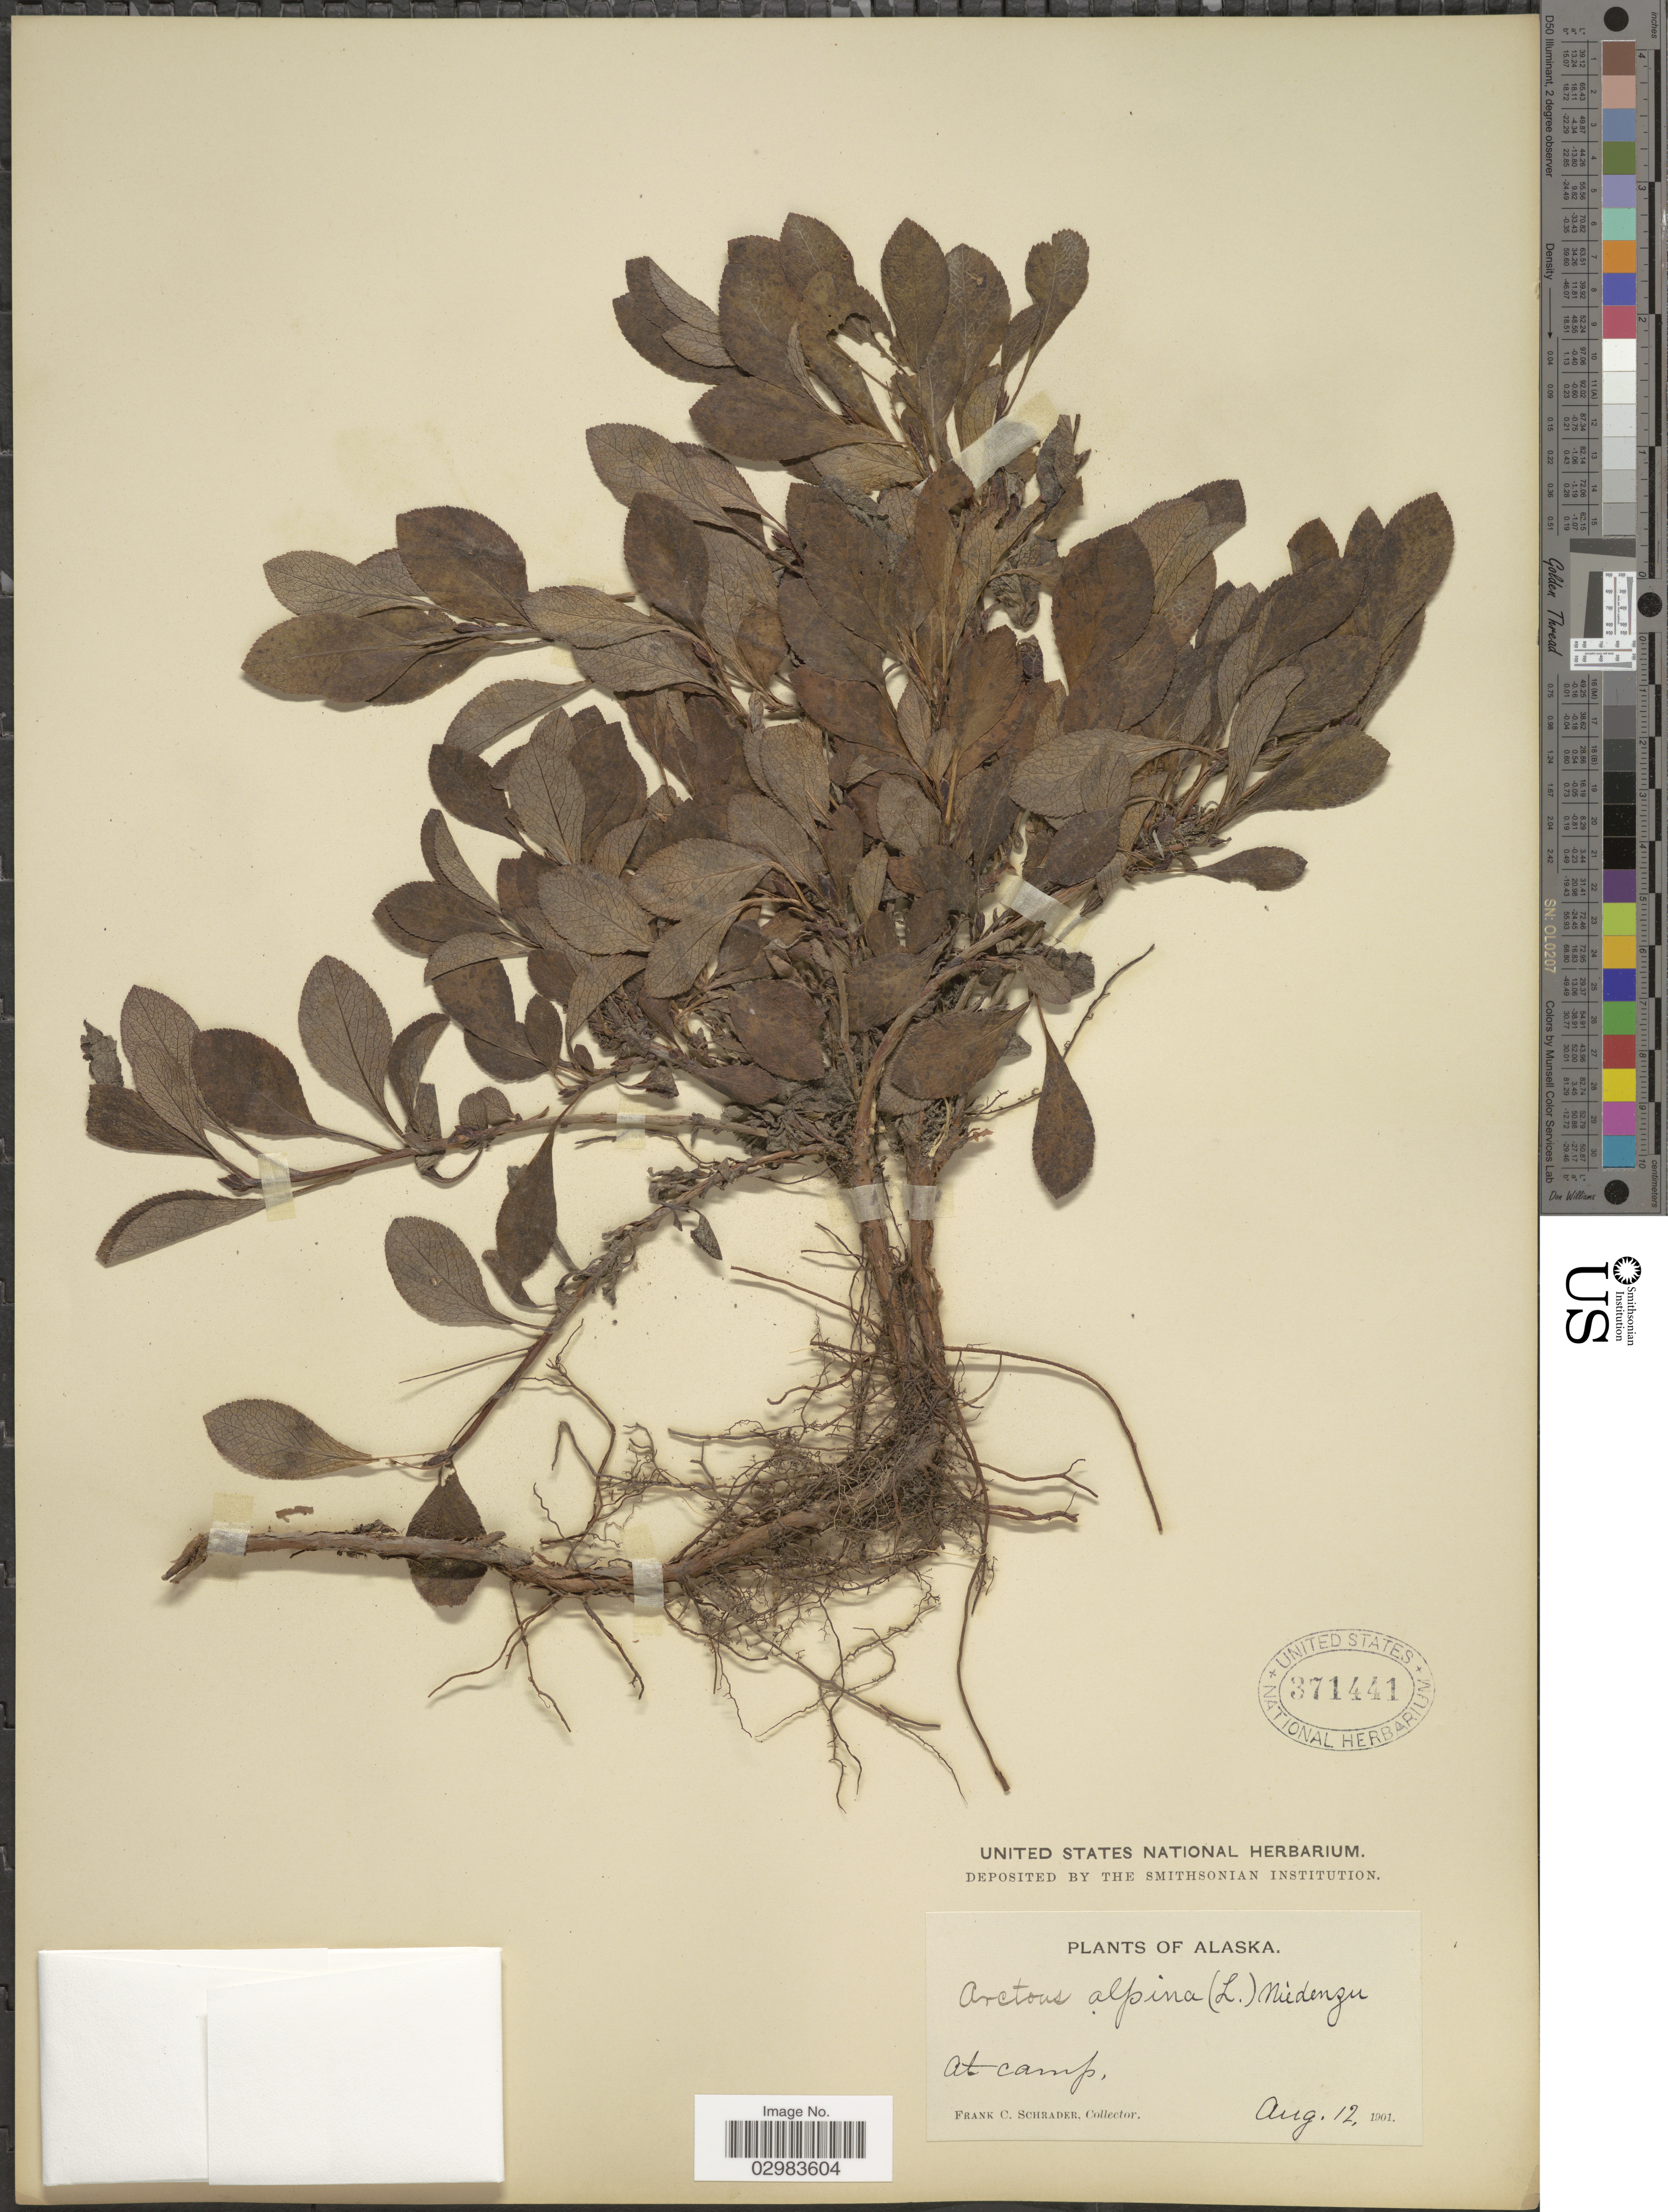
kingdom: Plantae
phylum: Tracheophyta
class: Magnoliopsida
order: Ericales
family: Ericaceae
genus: Arctostaphylos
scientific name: Arctostaphylos alpina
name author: (L.) Spreng.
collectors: F. Shrader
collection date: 1901-08-12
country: United States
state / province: Alaska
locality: At Camp.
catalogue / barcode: US 371441